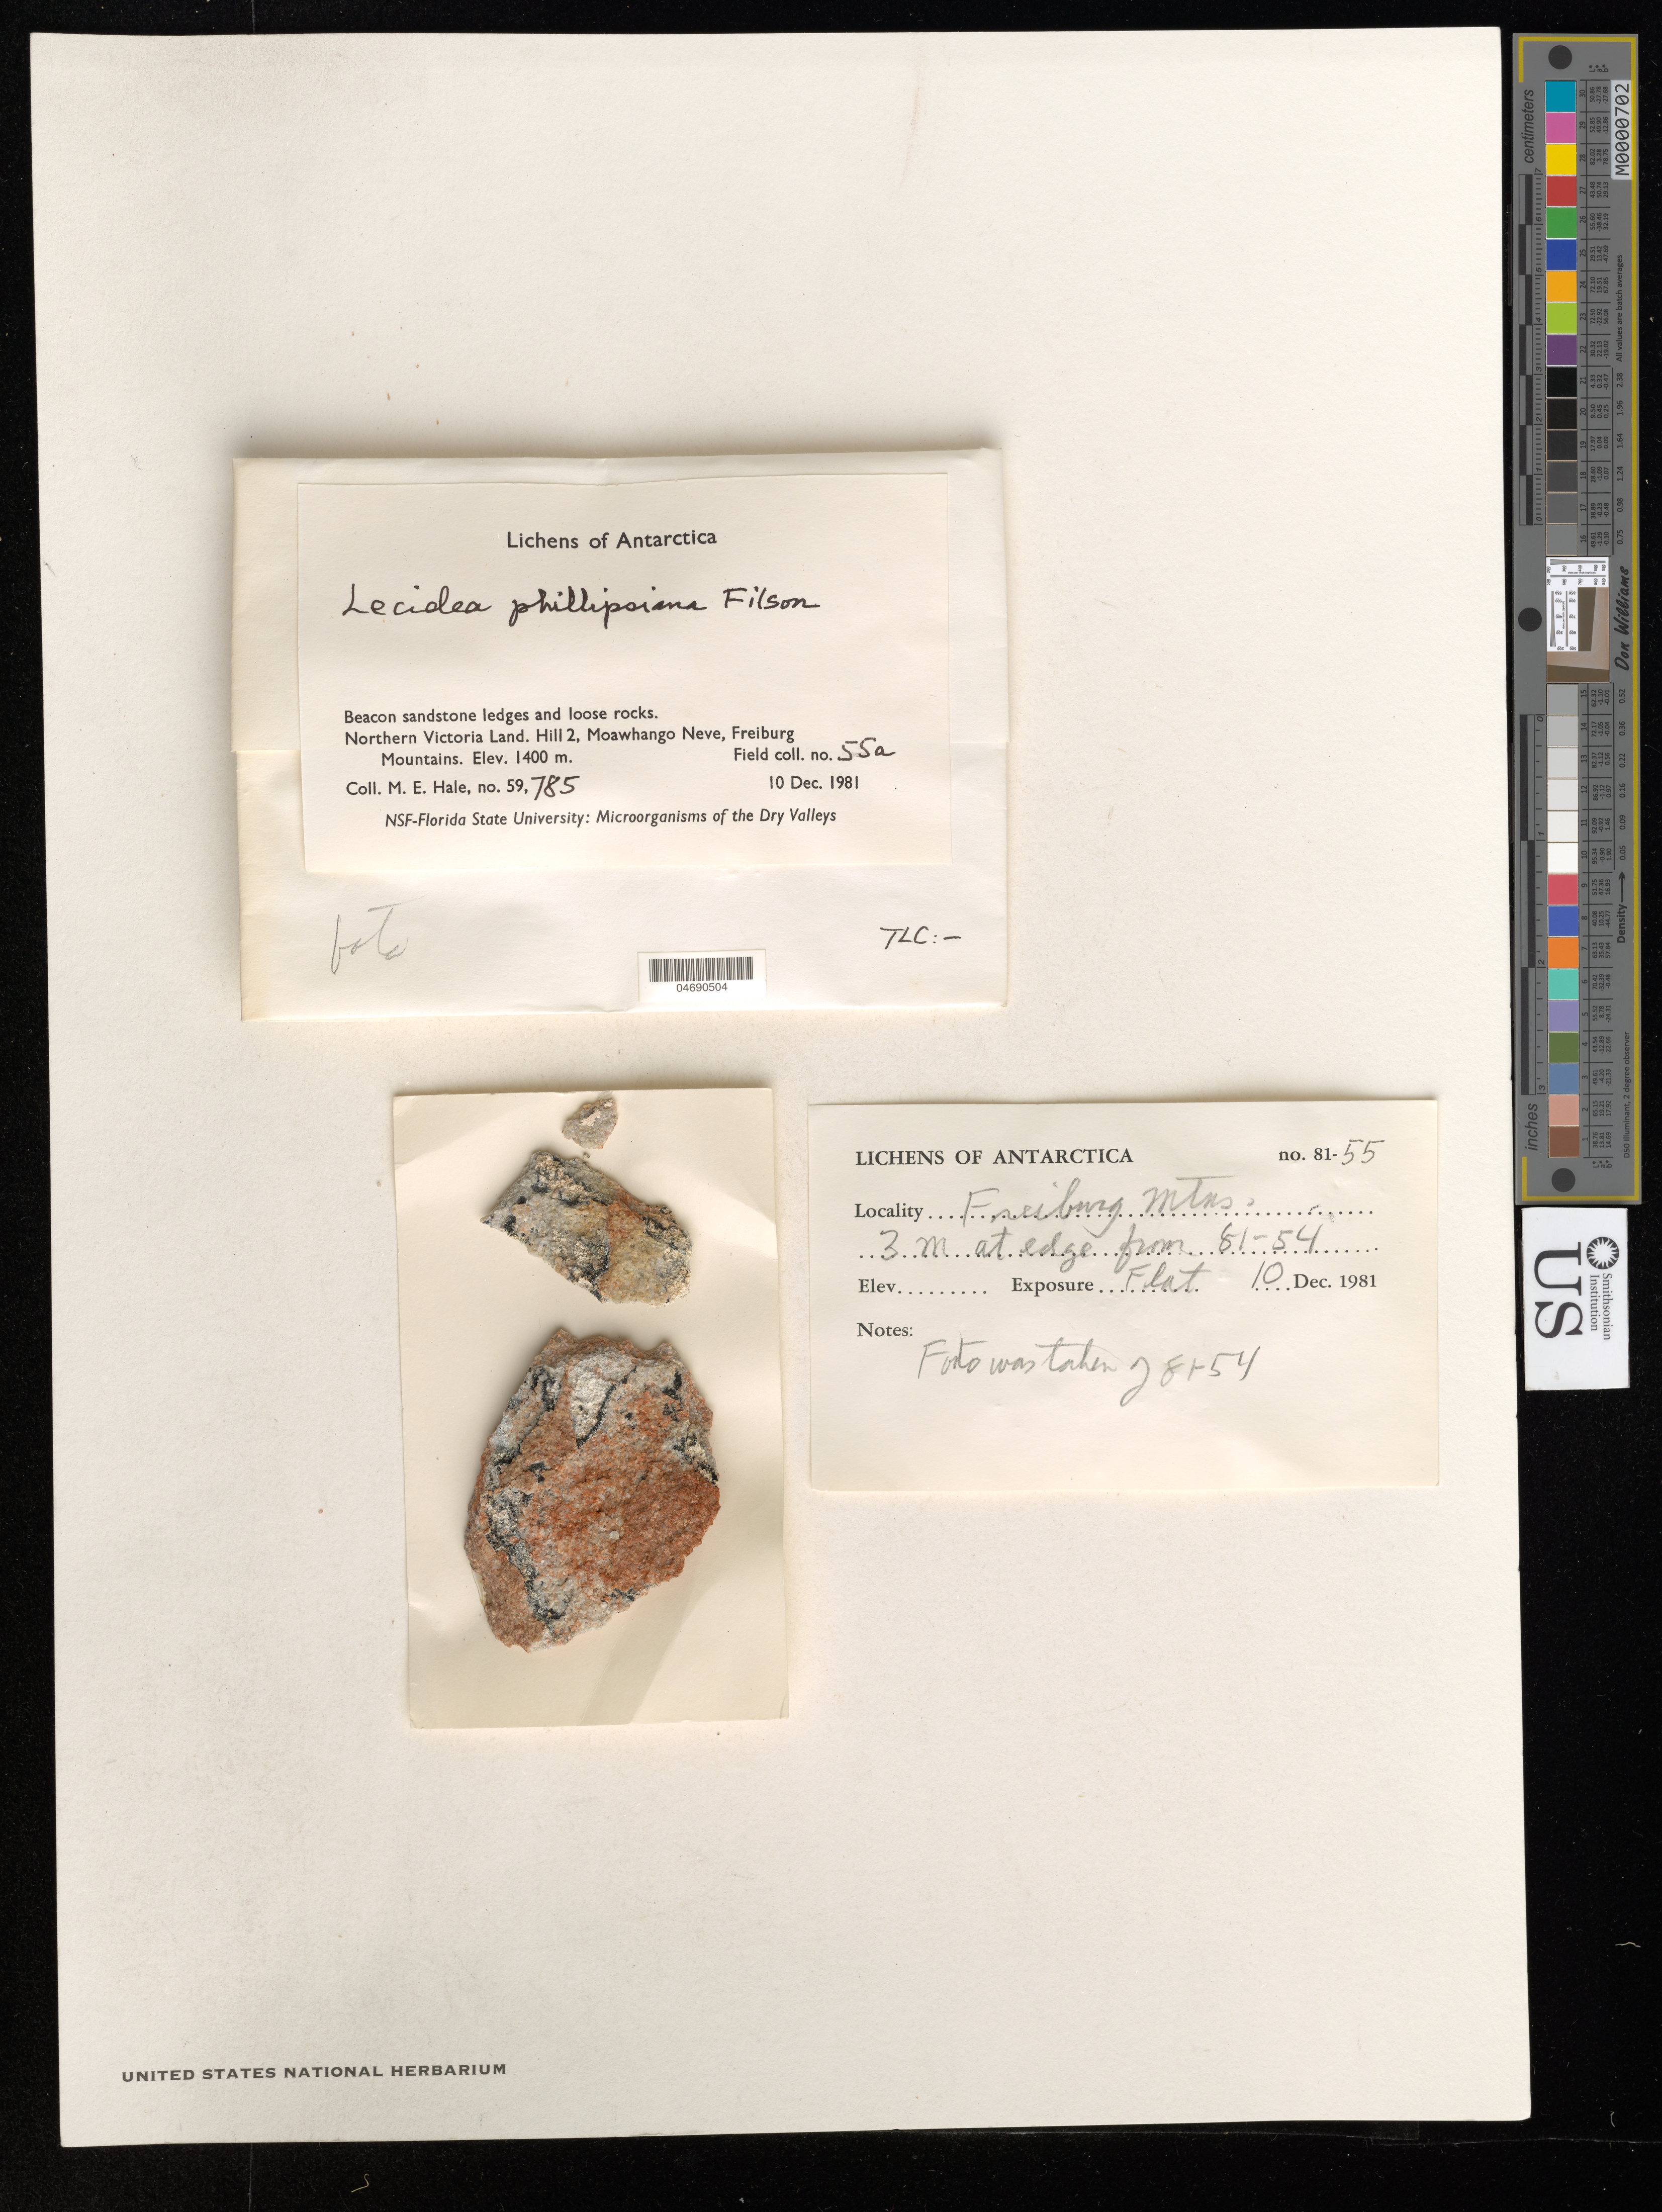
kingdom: Fungi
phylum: Ascomycota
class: Lecanoromycetes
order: Lecideales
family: Lecideaceae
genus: Lecidea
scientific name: Lecidea phillipsiana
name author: Filson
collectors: M. Hale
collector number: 59785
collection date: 1981-12-10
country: Antarctica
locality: Northern Victoria Land. Hill 2, Moawhango Neve, Freiburg Mountains. 3 m at edge from 81-54.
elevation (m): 1400